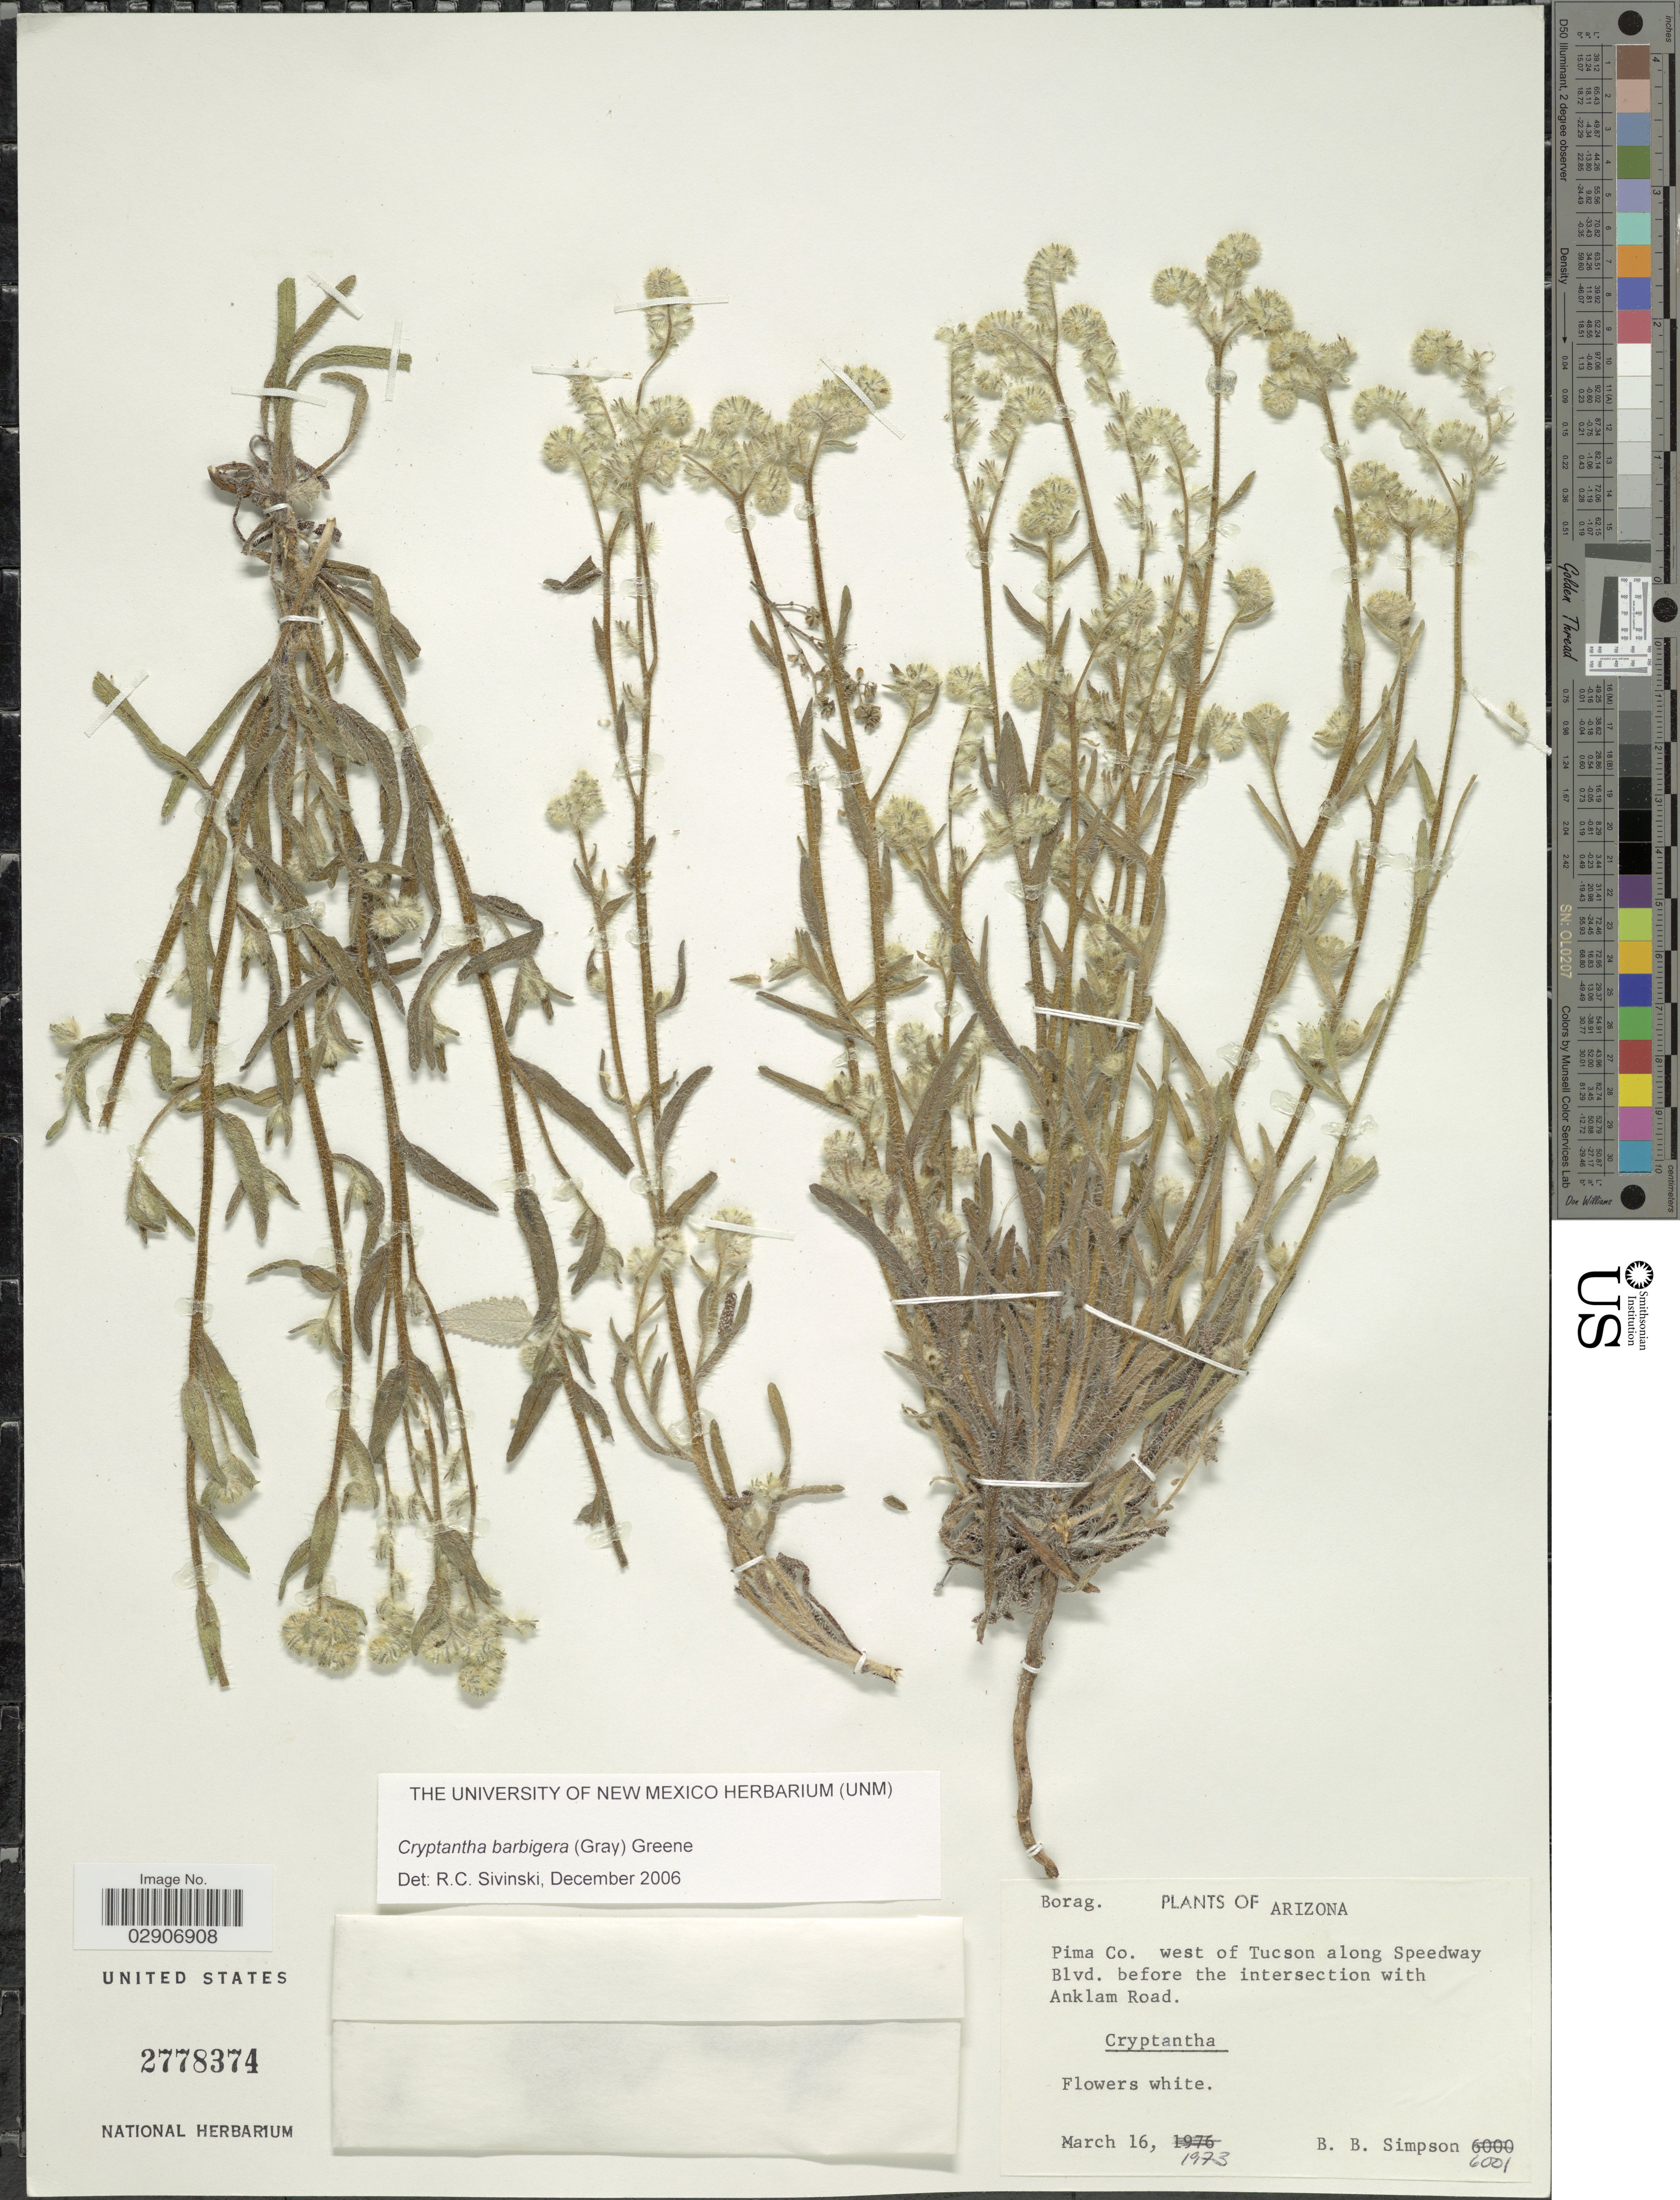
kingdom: Plantae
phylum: Tracheophyta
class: Magnoliopsida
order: Boraginales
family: Boraginaceae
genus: Cryptantha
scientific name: Cryptantha barbigera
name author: (A. Gray) Greene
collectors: B. Simpson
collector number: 6001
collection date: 1973-03-16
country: United States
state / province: Arizona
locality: Pima Co. west of Tucson along Speedway Blvd. before the intersection with Anklam Road.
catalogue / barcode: US 2778374